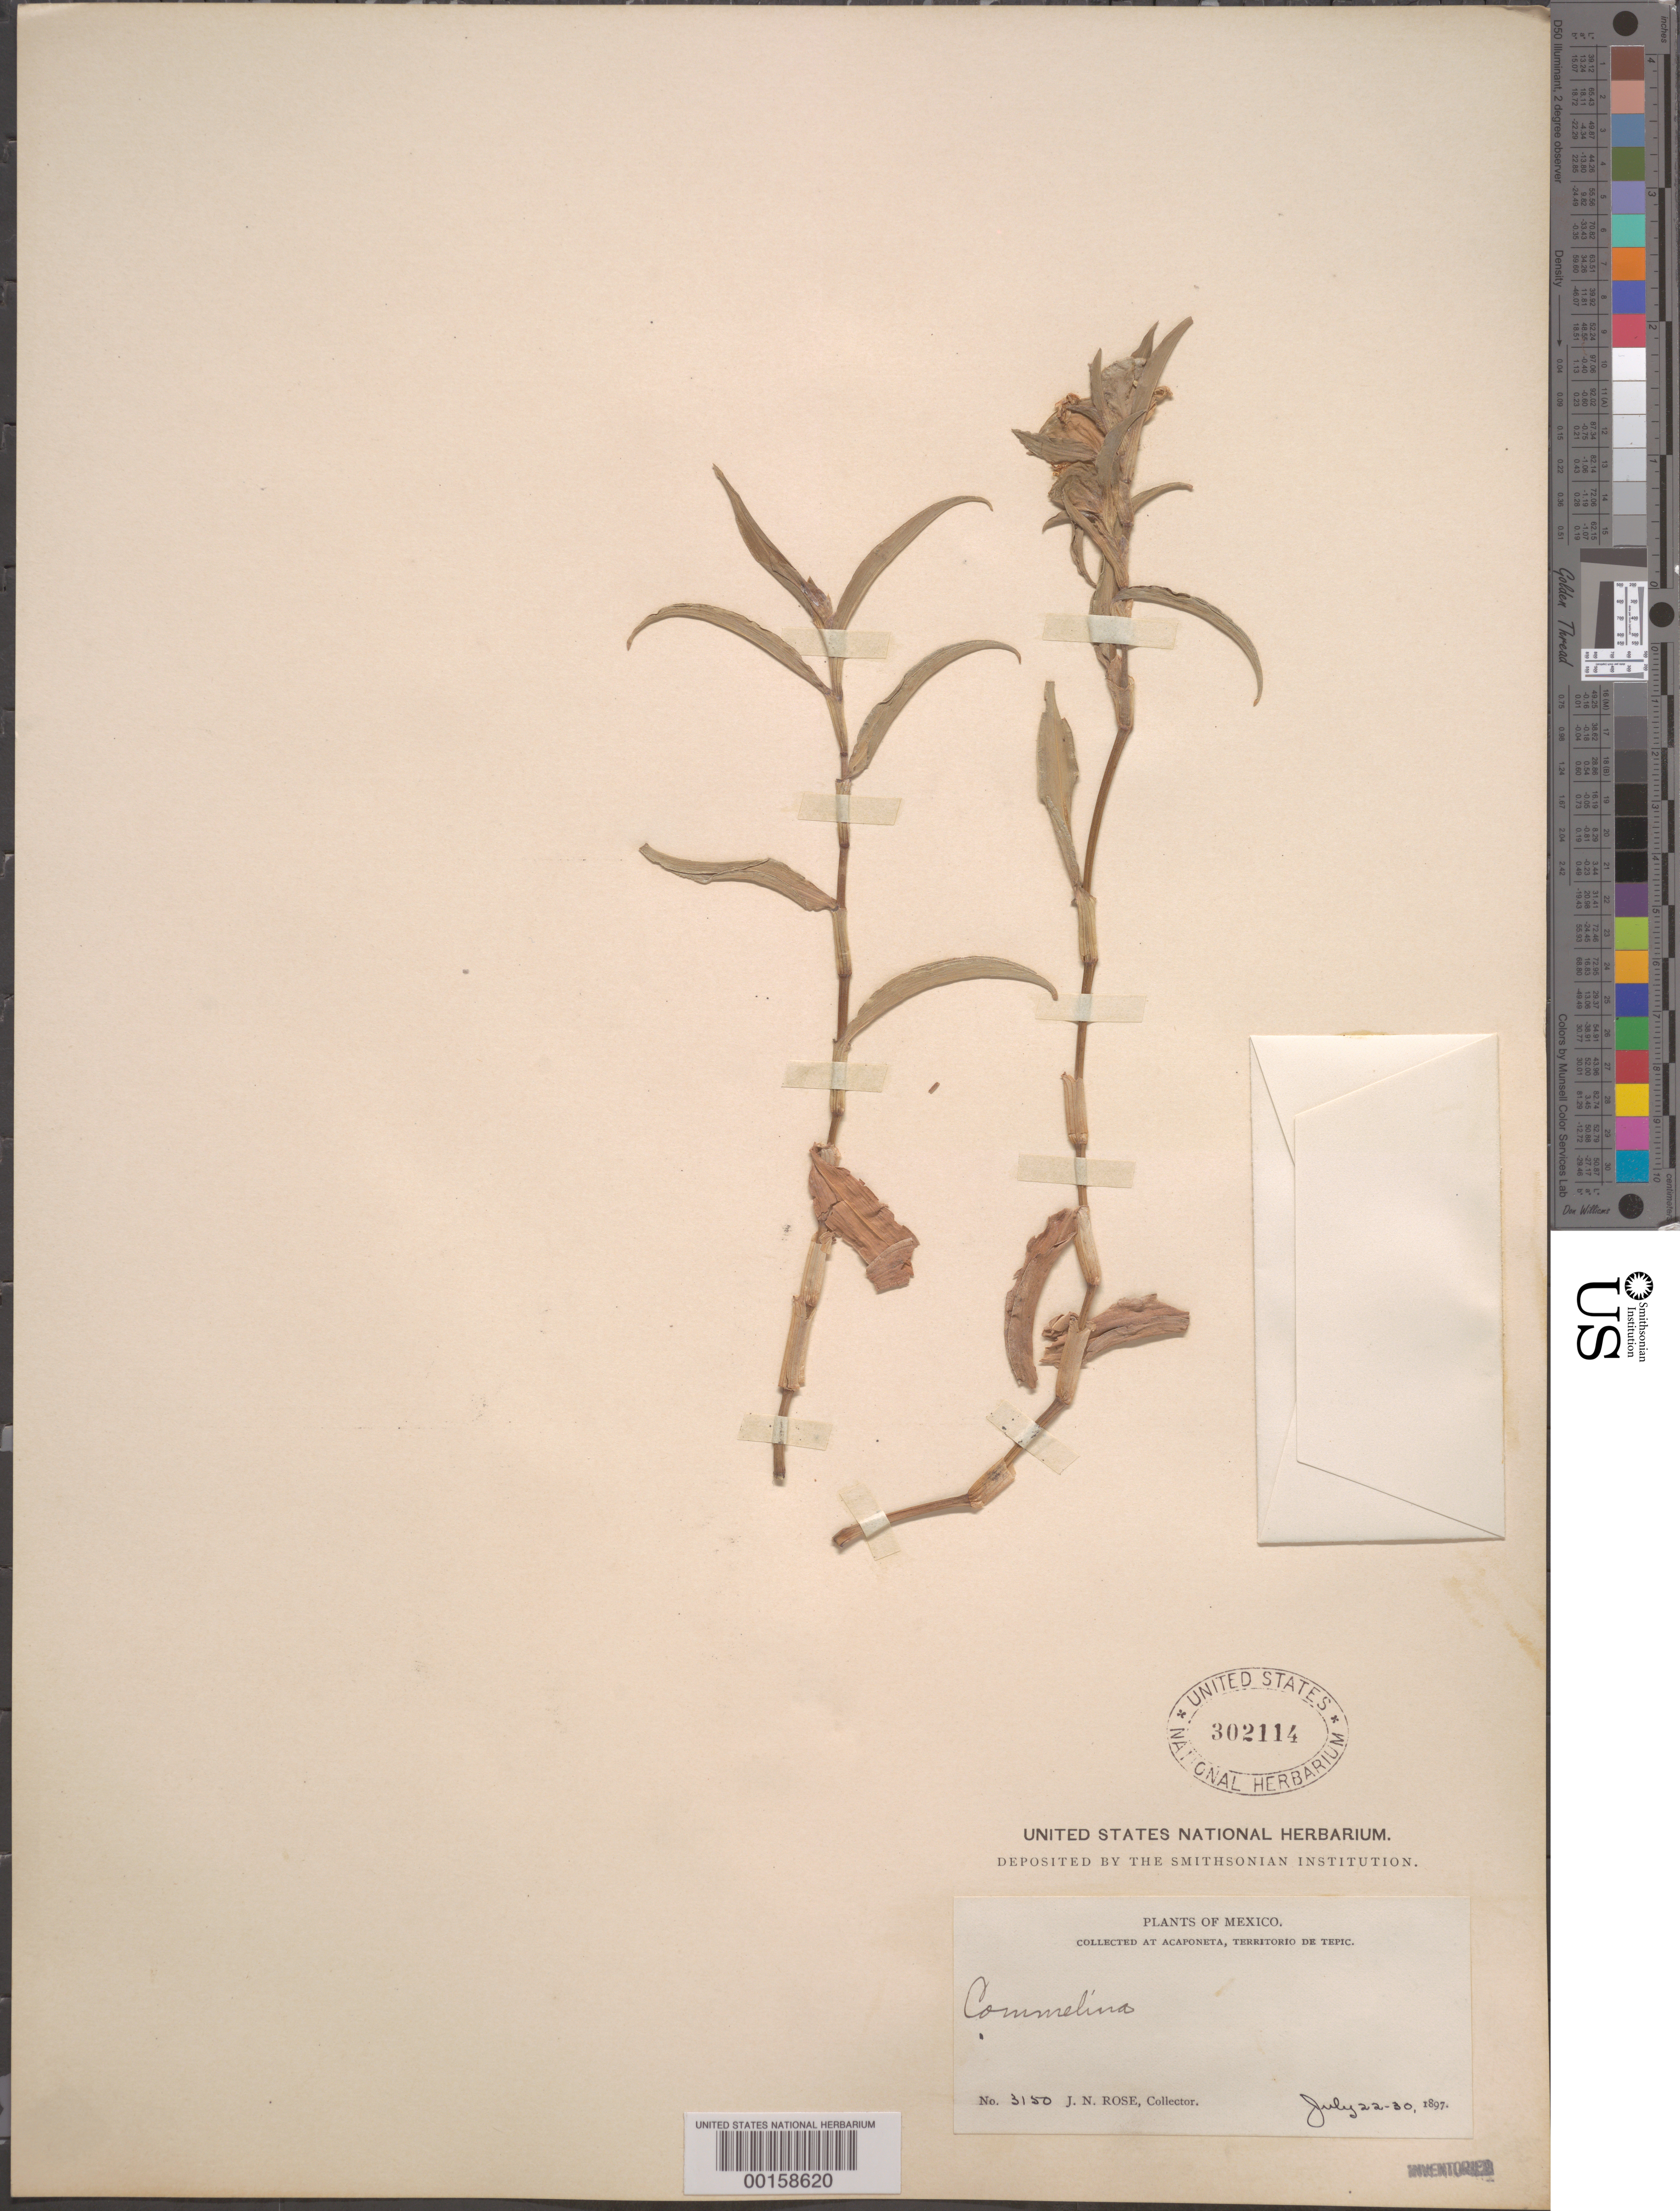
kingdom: Plantae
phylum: Tracheophyta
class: Liliopsida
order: Commelinales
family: Commelinaceae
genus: Commelina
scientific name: Commelina erecta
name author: L.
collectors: J. N. Rose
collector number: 3150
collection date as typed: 22 Jul 1897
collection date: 1897-07-22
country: Mexico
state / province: Nayarit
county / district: Tepic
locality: Acaponeta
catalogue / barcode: US 302114